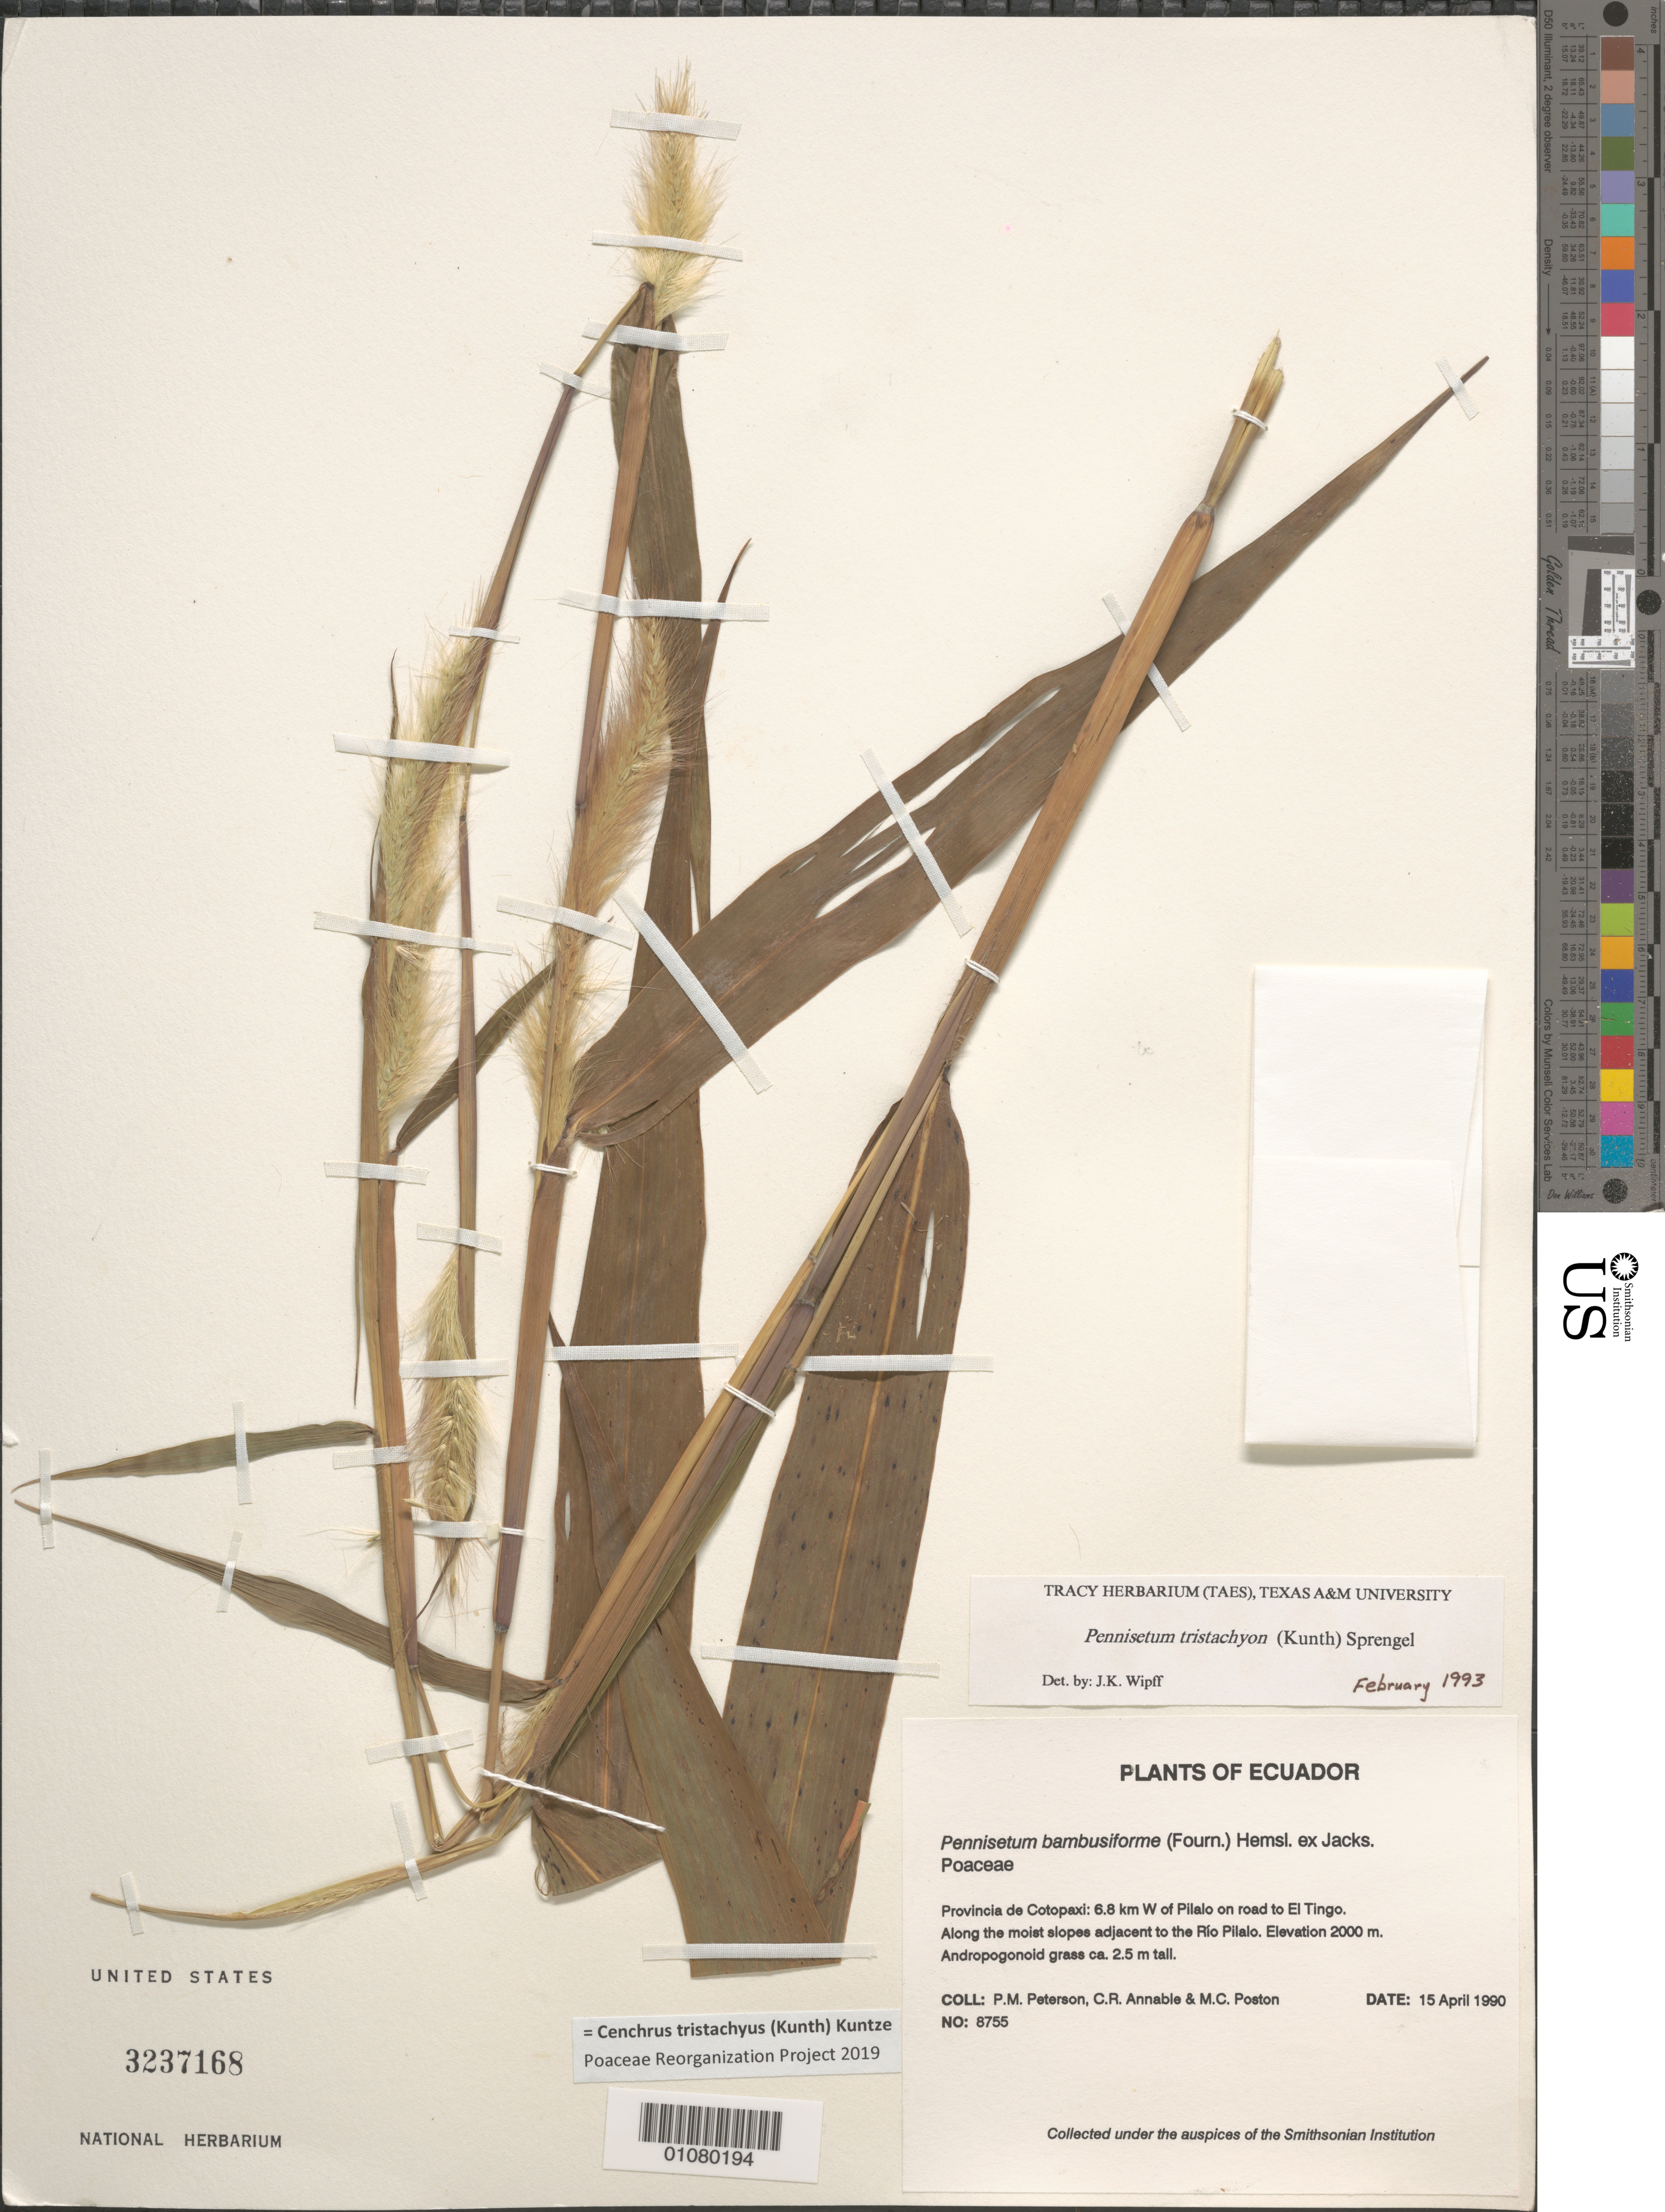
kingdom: Plantae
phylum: Tracheophyta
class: Liliopsida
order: Poales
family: Poaceae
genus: Cenchrus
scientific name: Cenchrus tristachyus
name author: (Kunth) Kuntze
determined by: Poaceae Reorganization Project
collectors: P. M. Peterson, C. R. Annable & M. Poston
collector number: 08755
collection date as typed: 15 Apr 1990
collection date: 1990-04-15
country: Ecuador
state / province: Cotopaxi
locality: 6.8 km W of Pilalo on road to El Tingo.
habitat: Along the moist slopes adjacent to the Río Pilalo.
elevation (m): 2000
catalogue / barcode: US 3237168